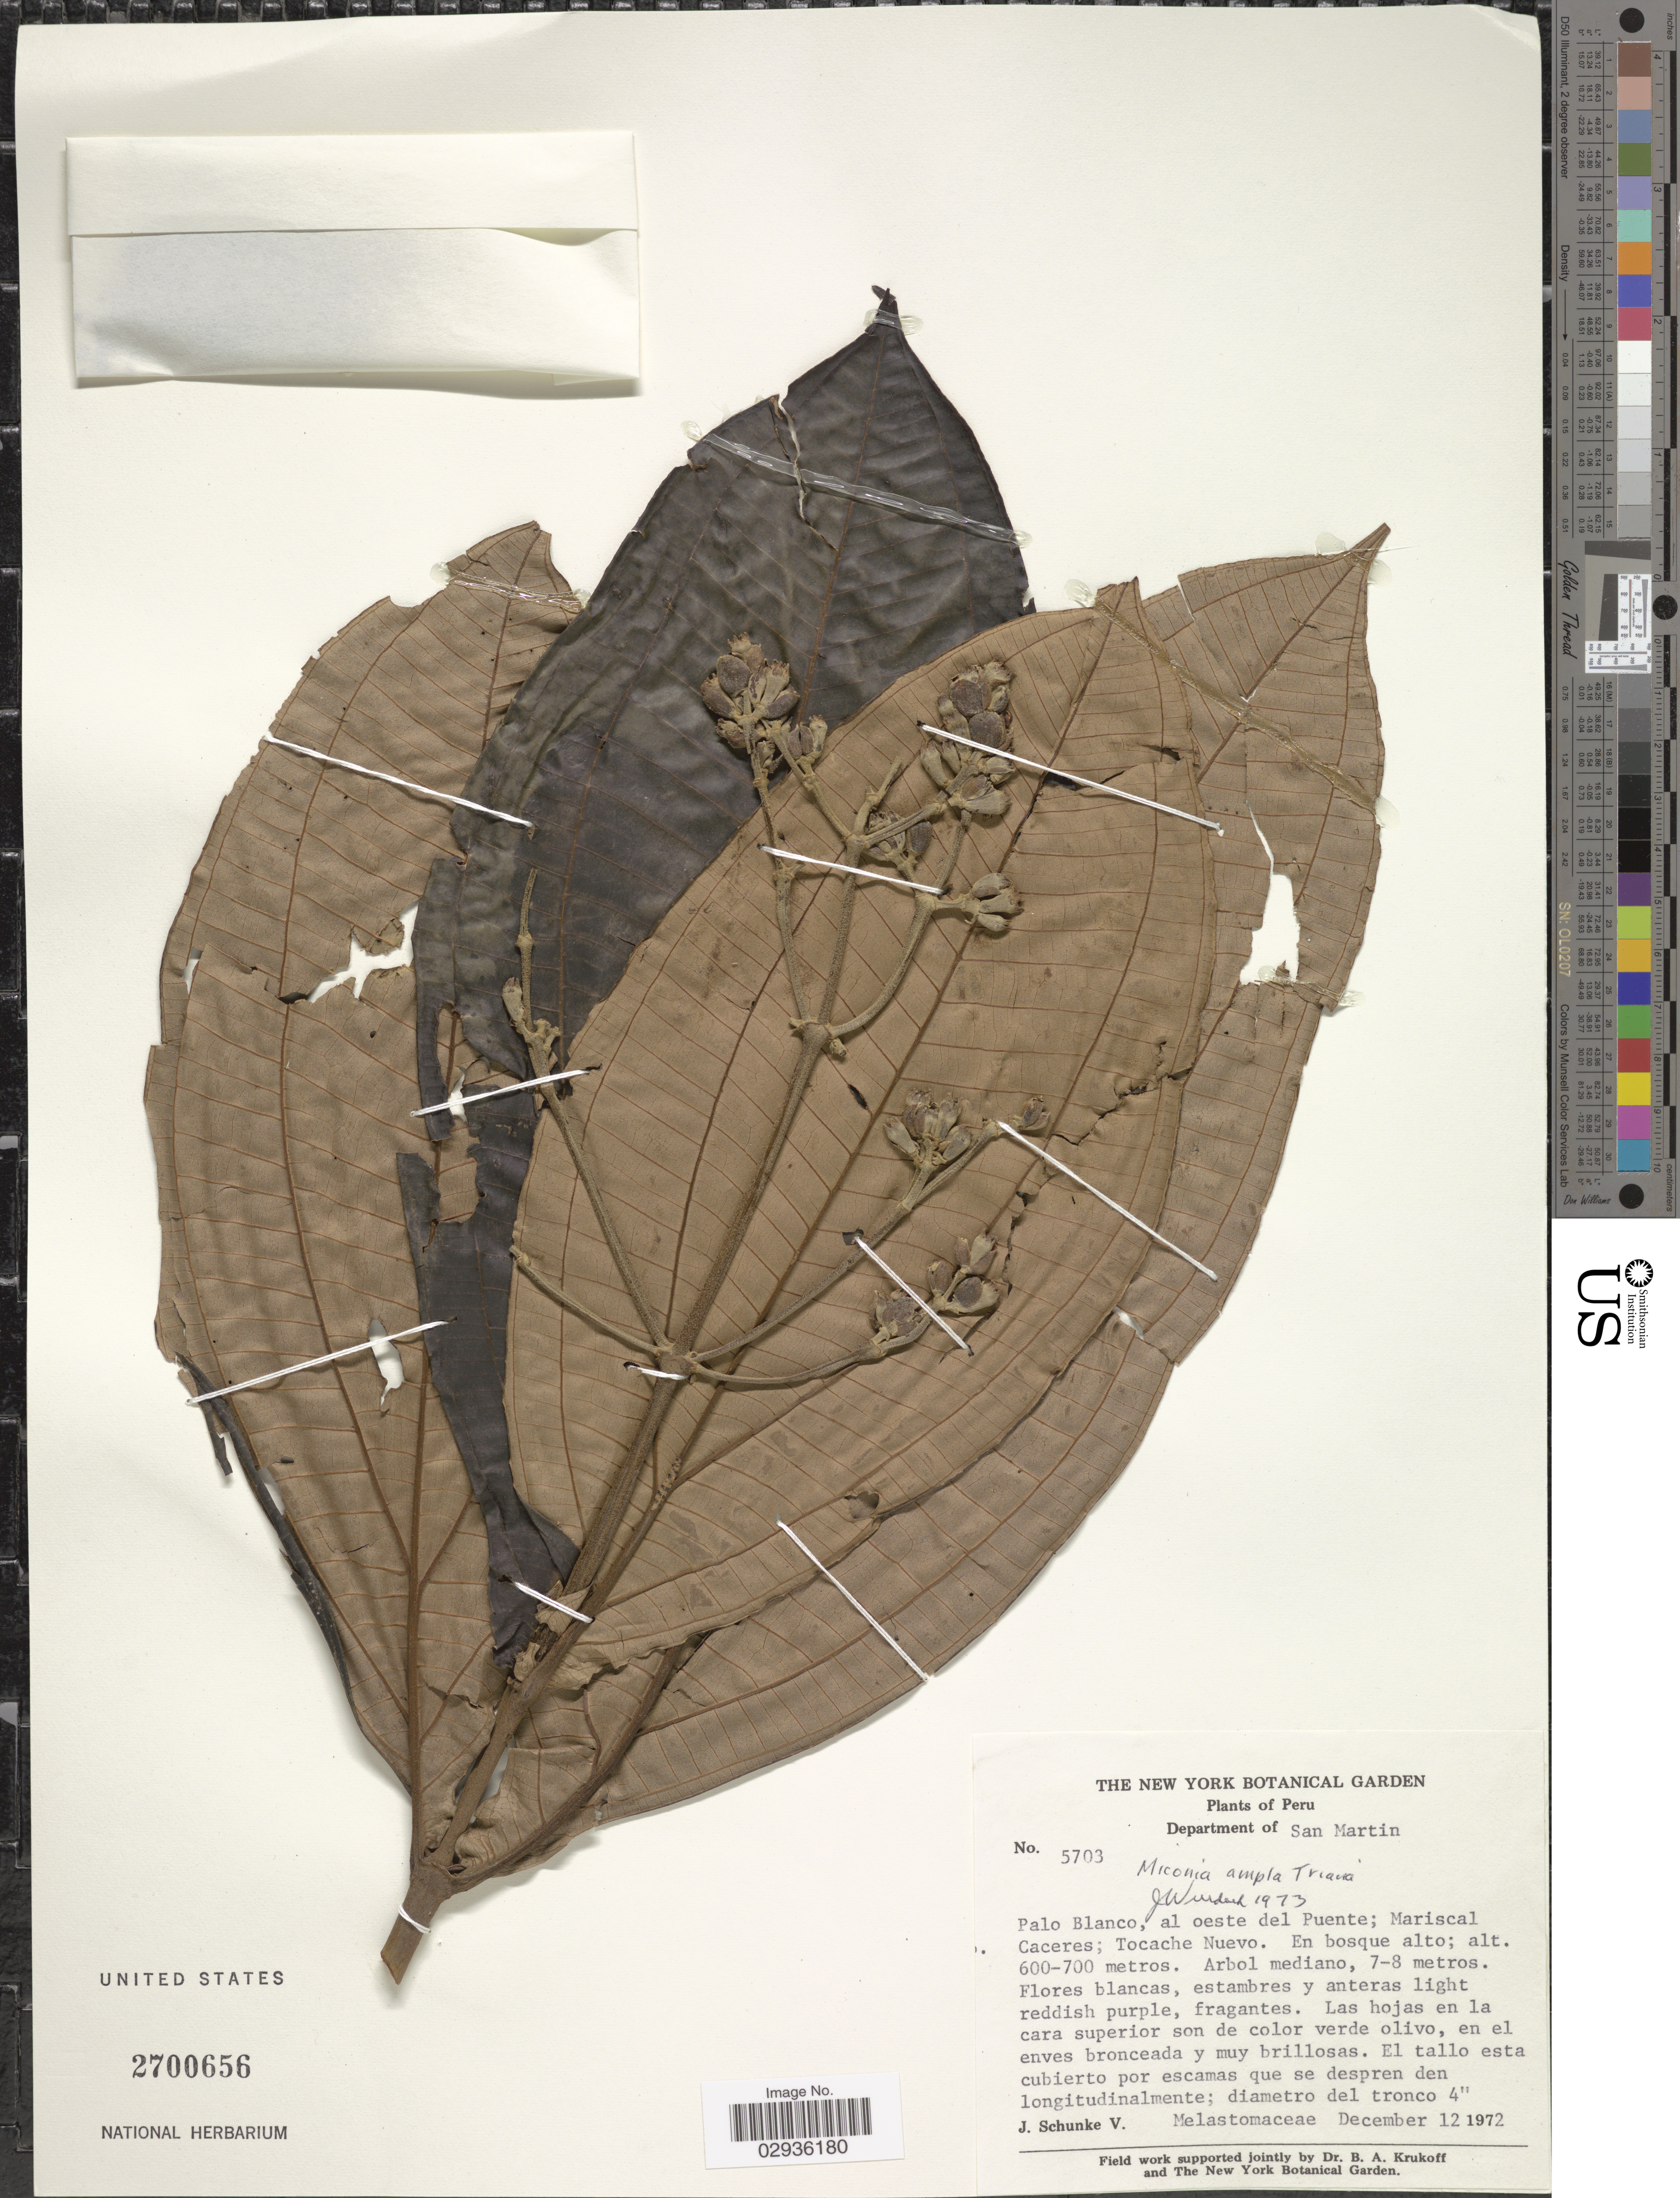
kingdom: Plantae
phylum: Tracheophyta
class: Magnoliopsida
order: Myrtales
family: Melastomataceae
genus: Miconia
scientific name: Miconia ampla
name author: Triana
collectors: J. Schunke Vigo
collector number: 5703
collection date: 1972-12-12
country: Peru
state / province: San Martín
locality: Department of San Martin. Palo Blanco, al oeste del Puente; Mariscal Cacares: Tocache Nuevo.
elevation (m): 600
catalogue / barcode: US 2700656